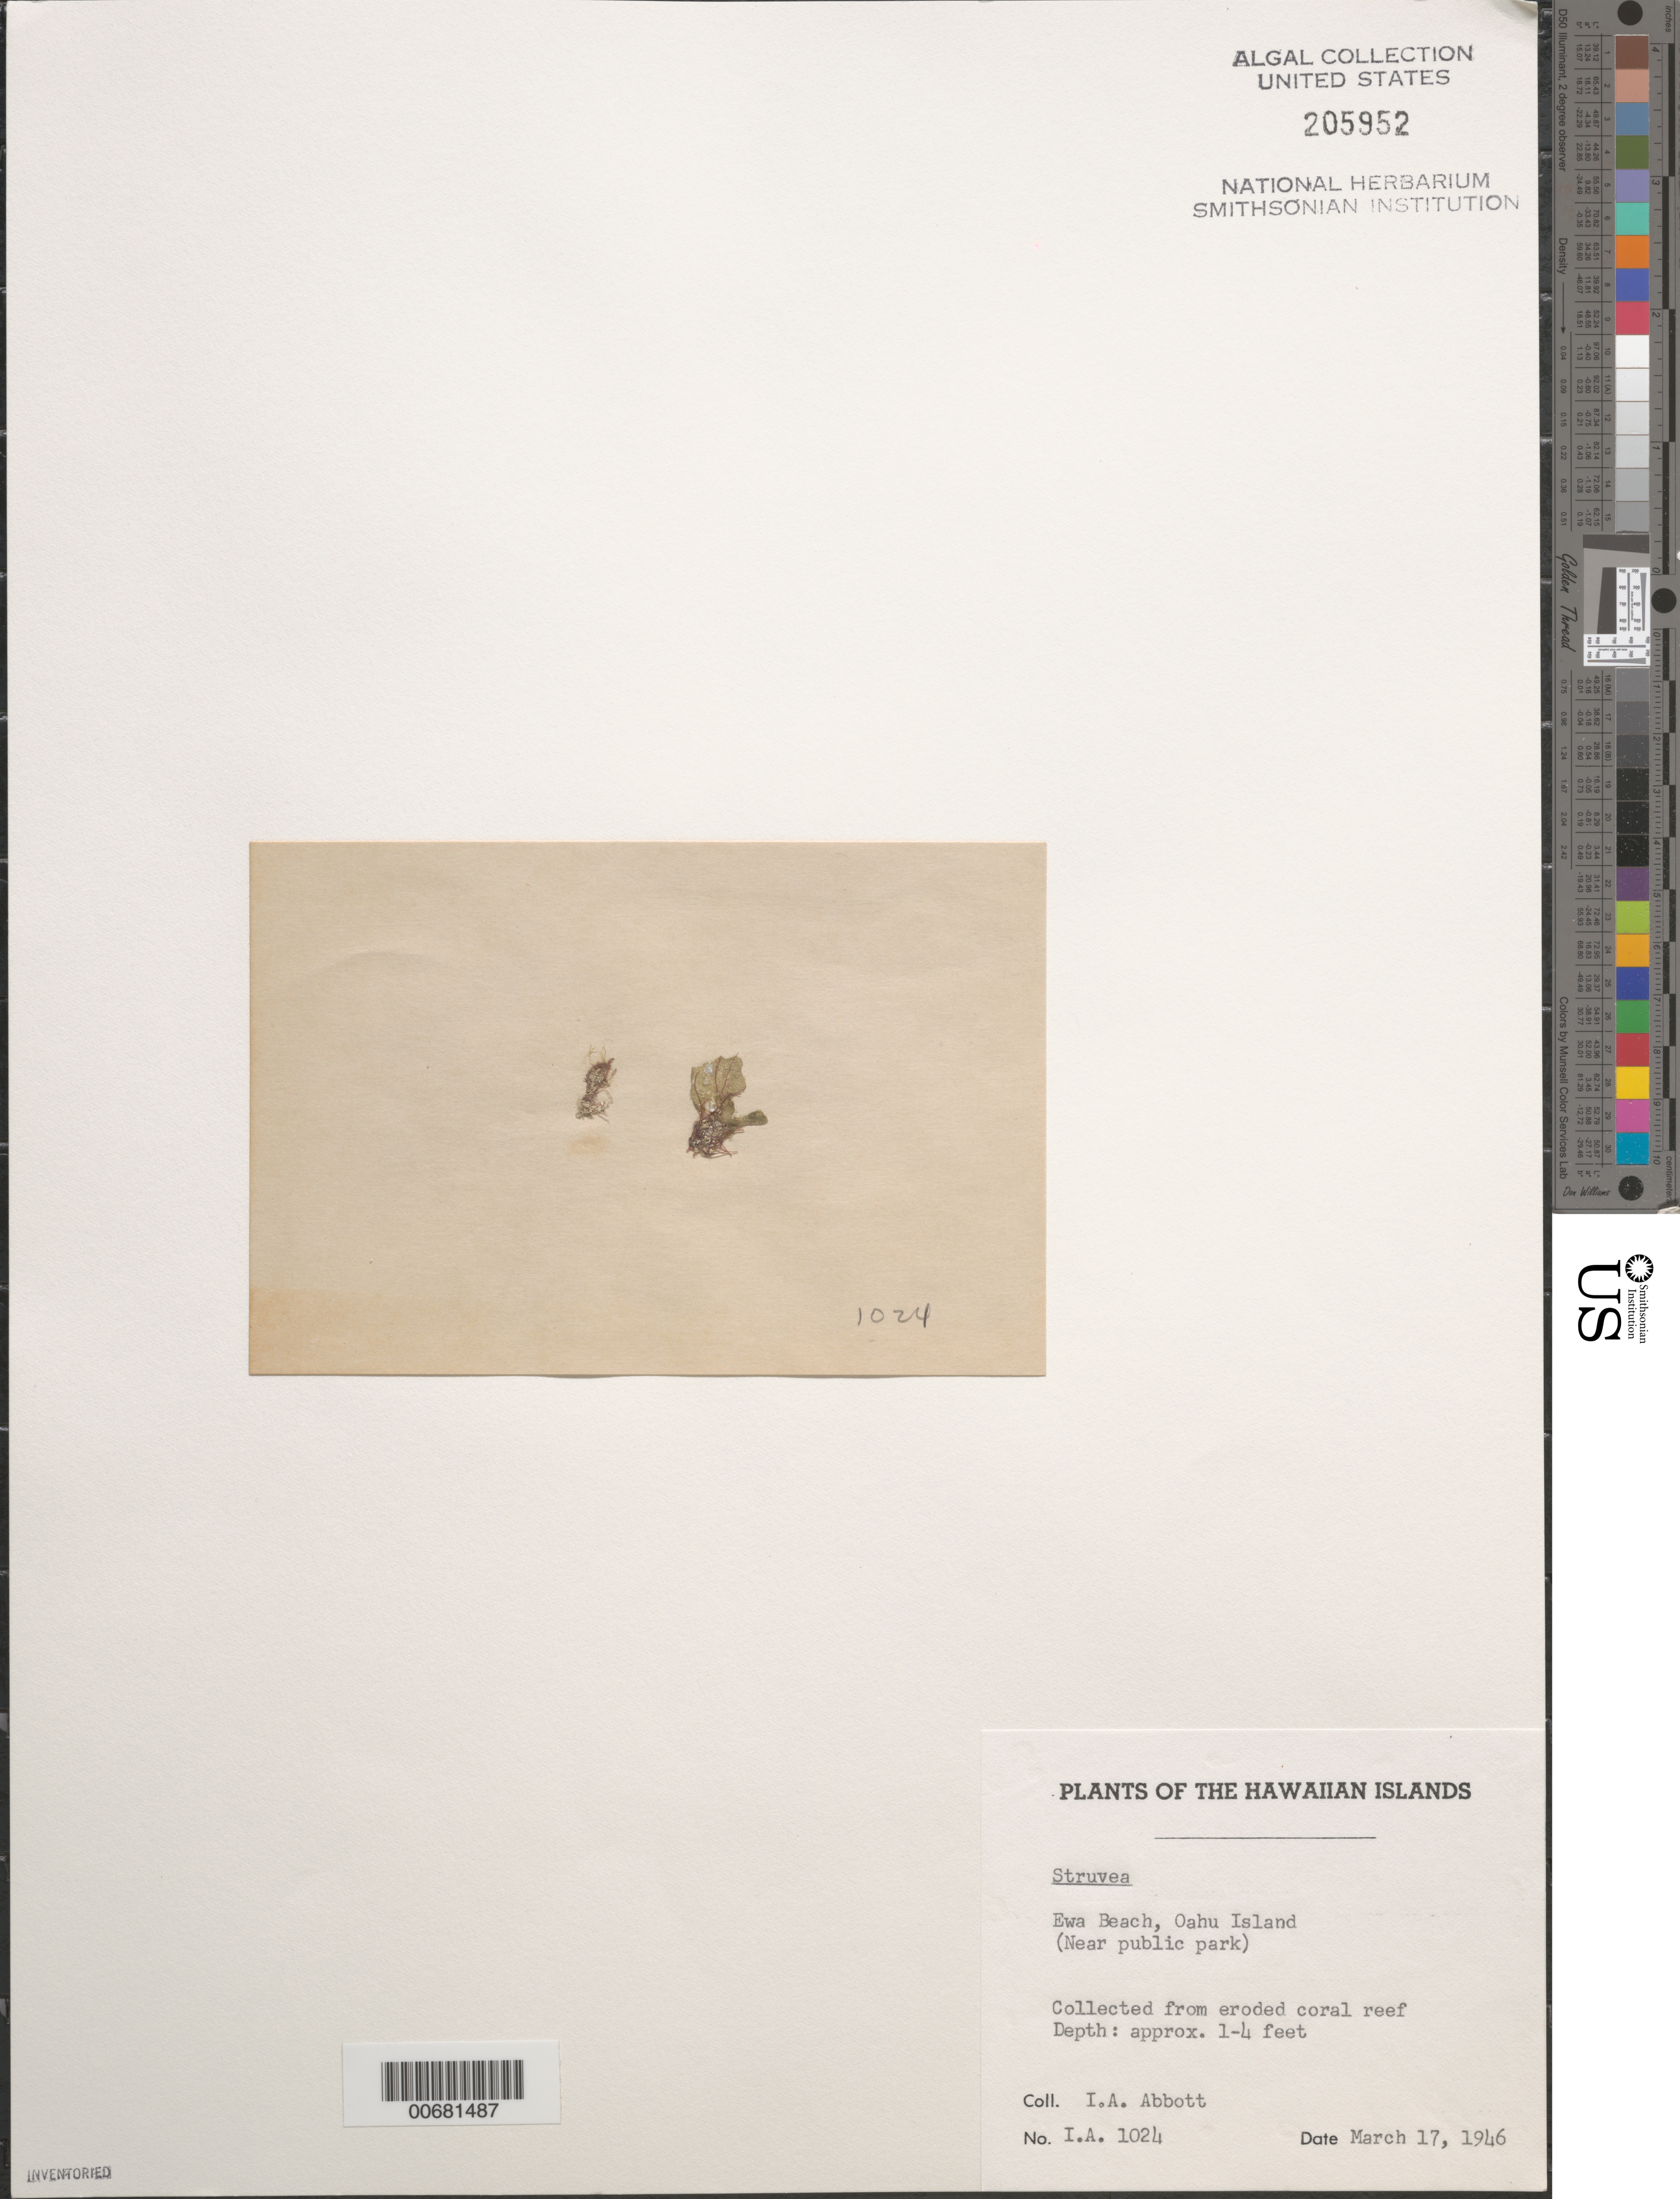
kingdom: Plantae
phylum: Chlorophyta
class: Ulvophyceae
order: Siphonocladales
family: Boodleaceae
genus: Struvea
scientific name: Struvea sp.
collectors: I. A. Abbott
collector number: IAA 1024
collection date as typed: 17 Mar 1946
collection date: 1946-03-17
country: United States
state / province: Hawaii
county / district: Honolulu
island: Oahu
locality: Ewa Beach near public park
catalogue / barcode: US 205952